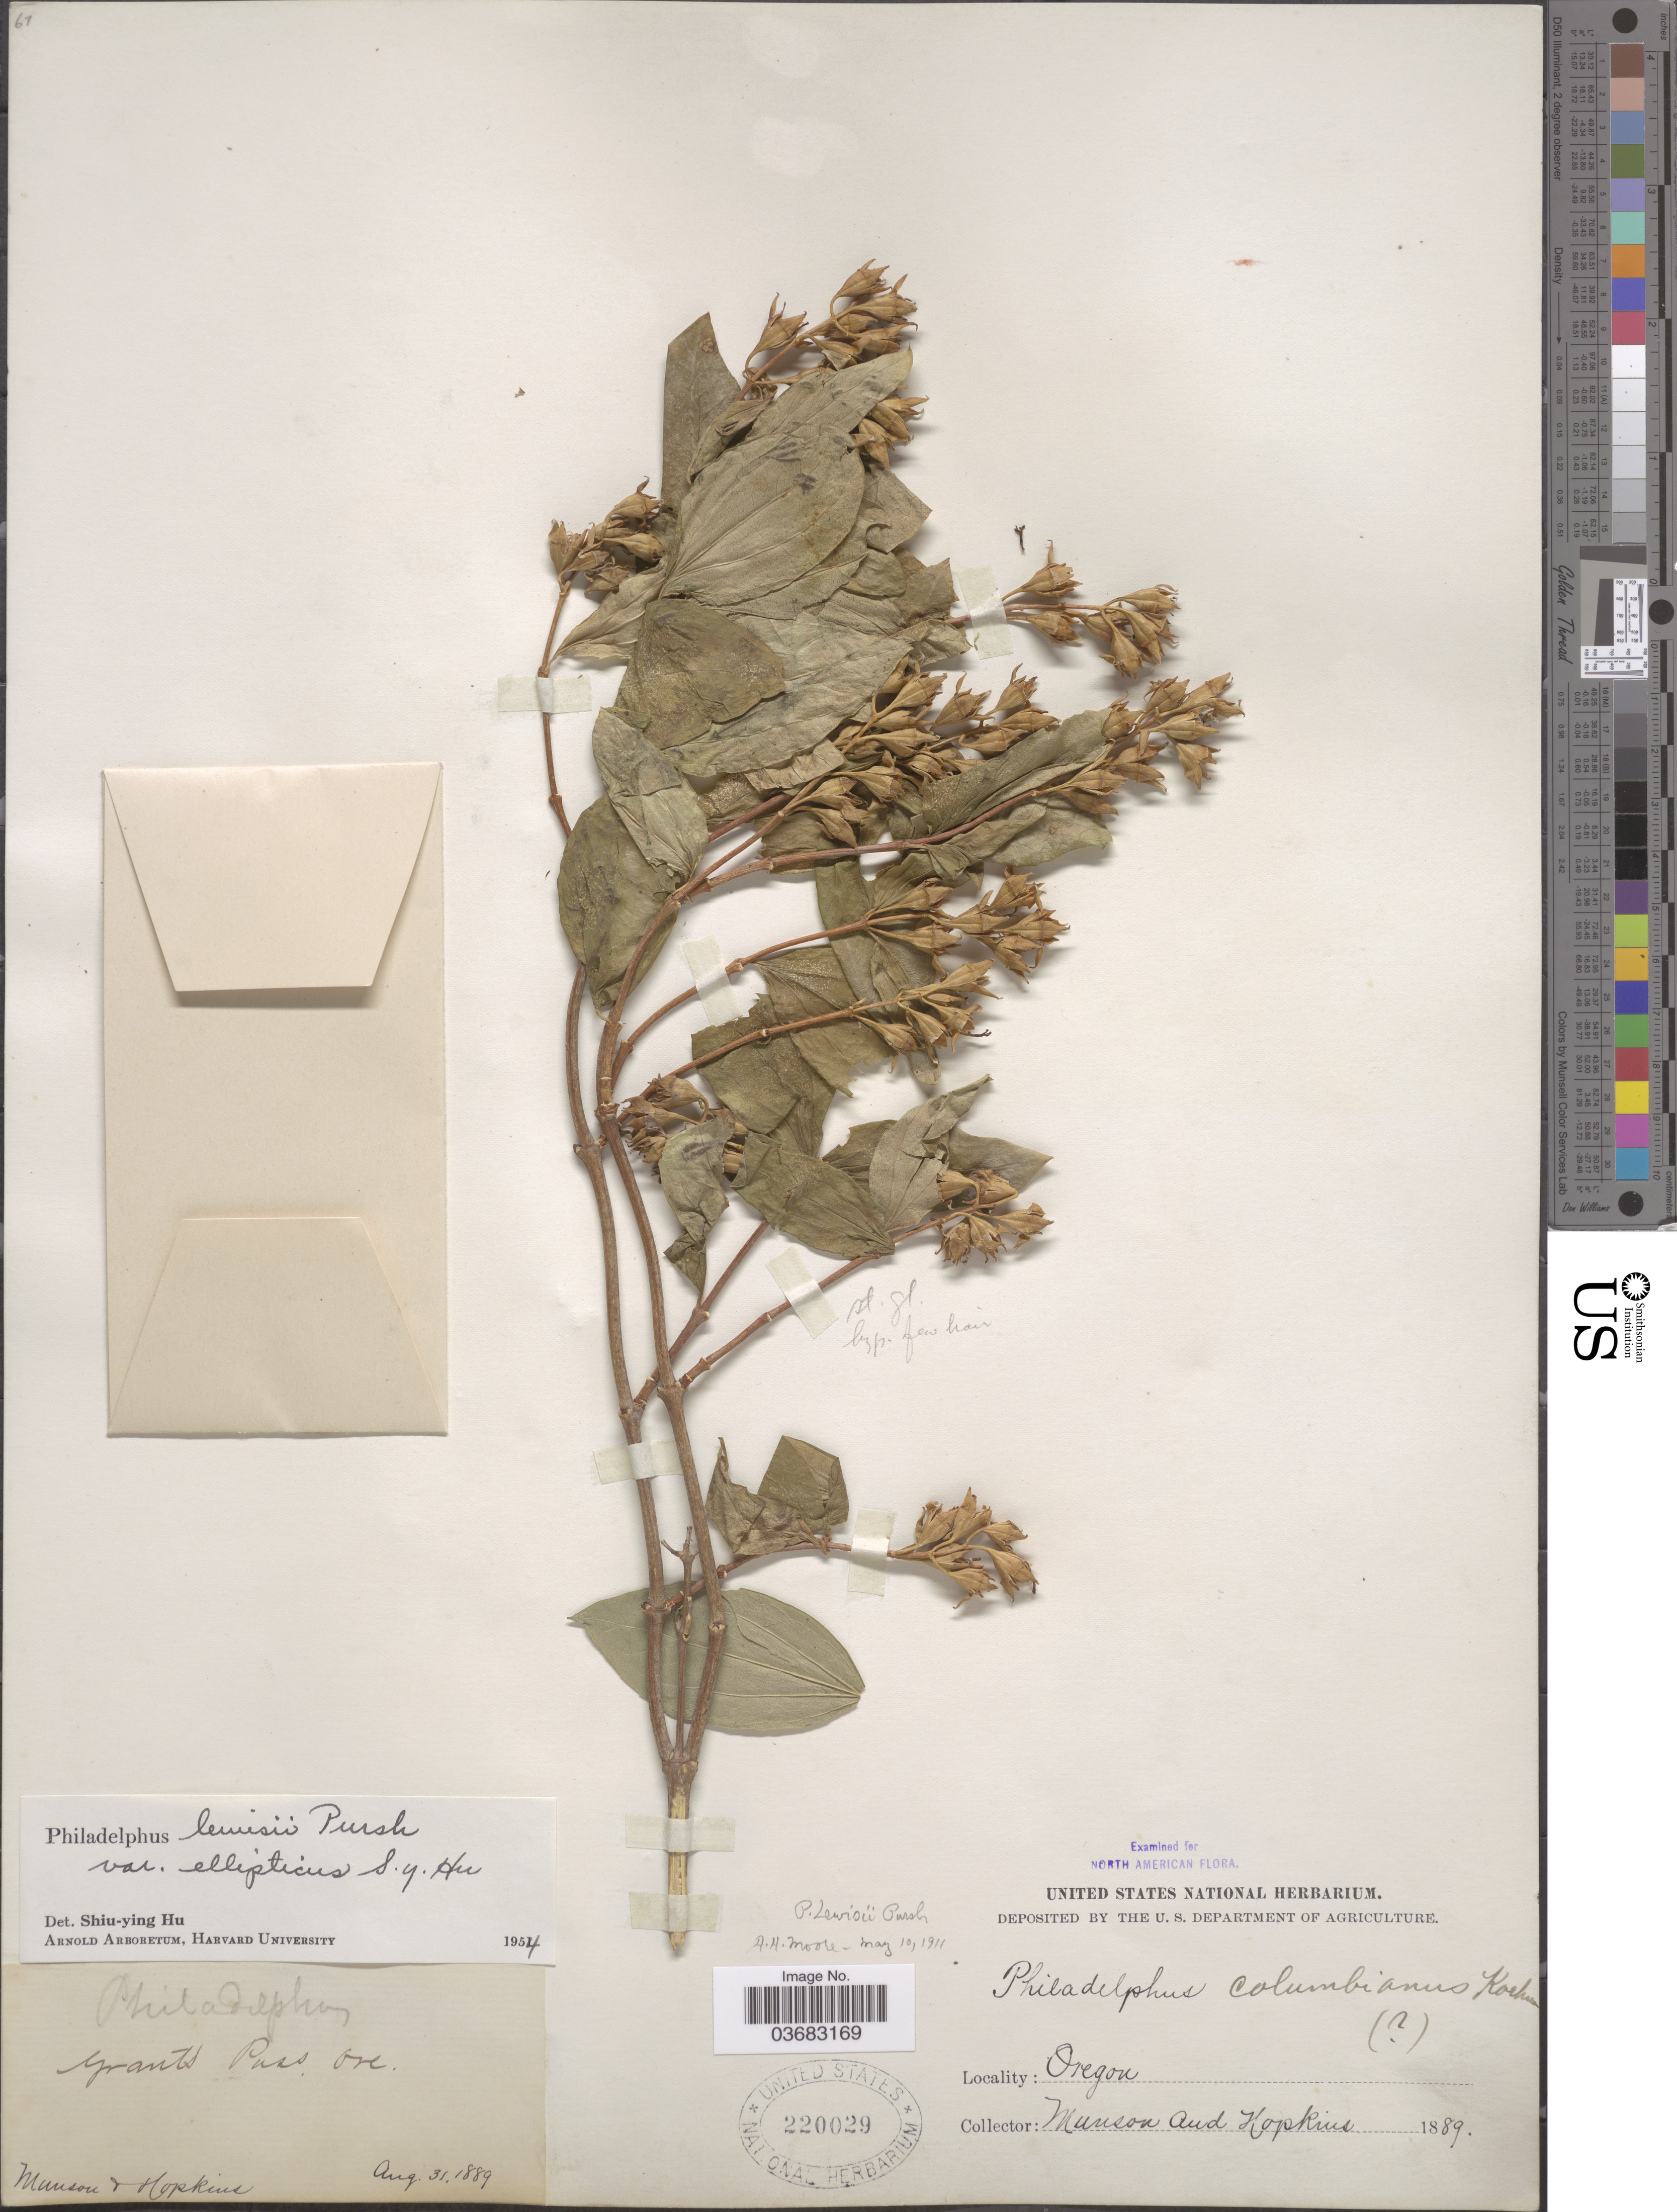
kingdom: Plantae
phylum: Tracheophyta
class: Magnoliopsida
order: Cornales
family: Hydrangeaceae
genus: Philadelphus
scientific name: Philadelphus lewisii var. ellipticus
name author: S.Y. Hu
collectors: -. Munson & -. Hopkins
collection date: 1889-08-31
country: United States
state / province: Oregon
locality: Grants Pass.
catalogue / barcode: US 220029